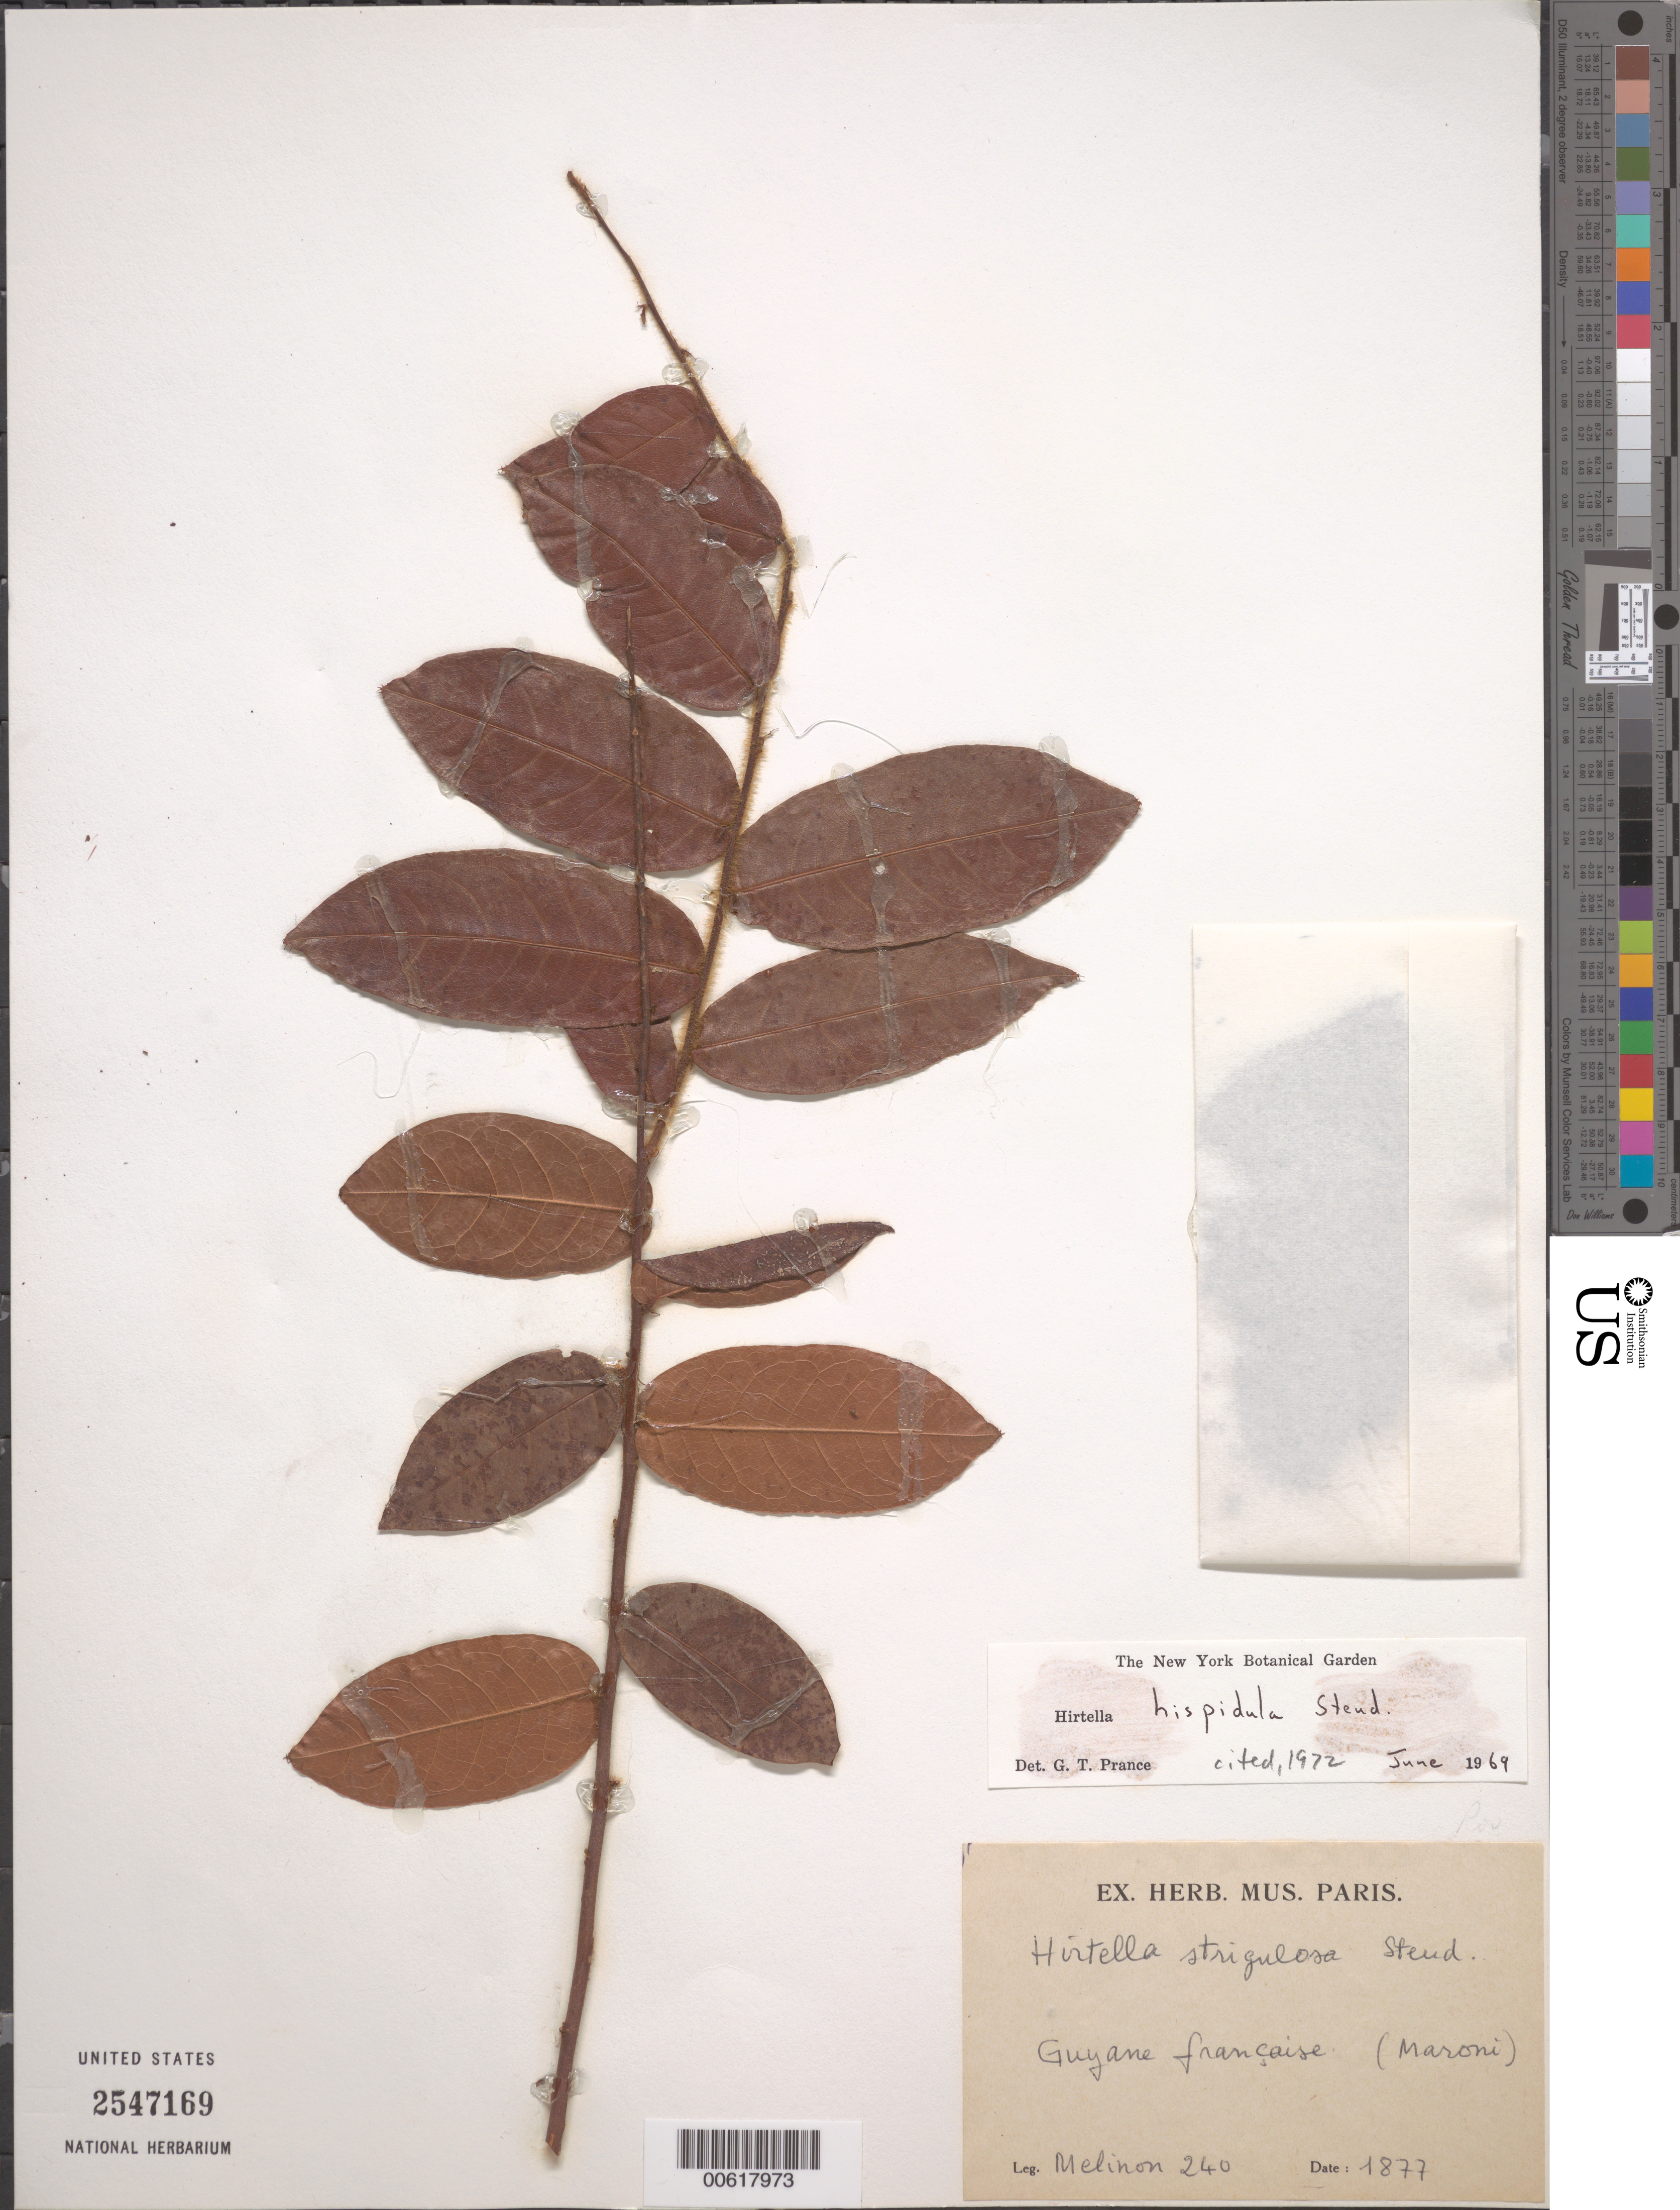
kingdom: Plantae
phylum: Tracheophyta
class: Magnoliopsida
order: Malpighiales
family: Chrysobalanaceae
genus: Hirtella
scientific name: Hirtella hispidula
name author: Miq.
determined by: Prance, G. T.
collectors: E. Mélinon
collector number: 240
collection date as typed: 1877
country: French Guiana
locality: Maroni R.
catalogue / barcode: US 2547169